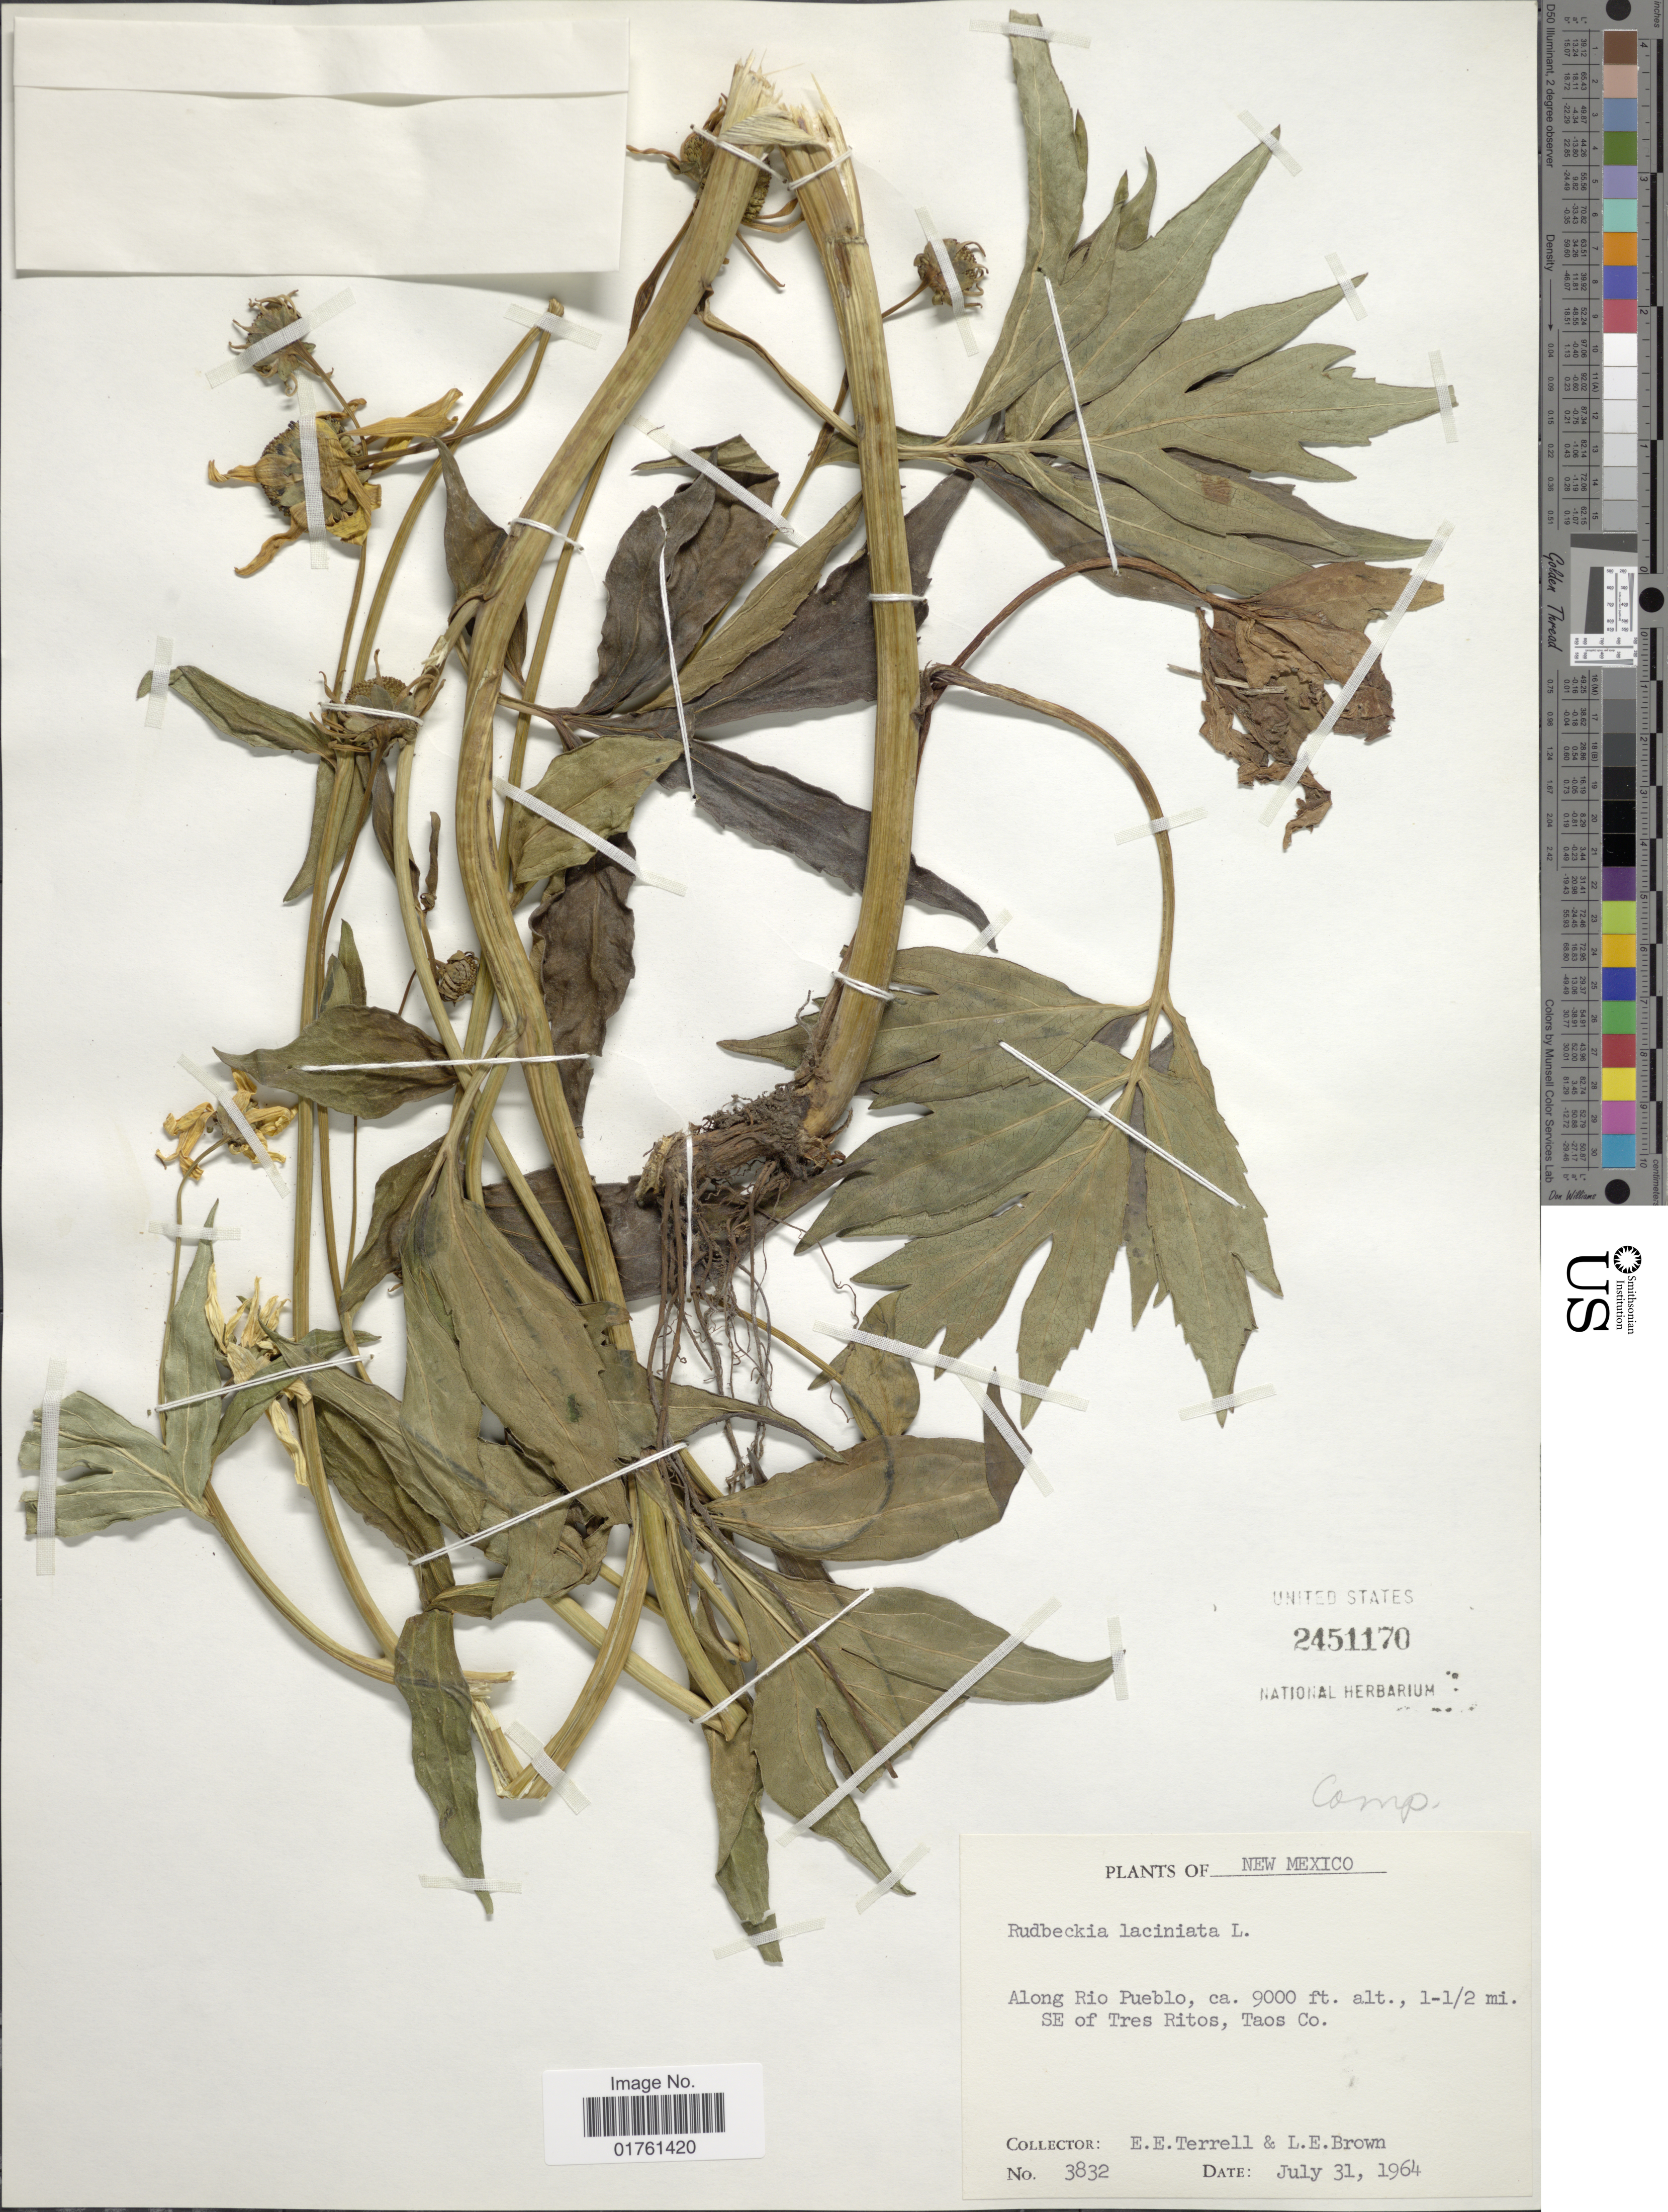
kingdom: Plantae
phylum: Tracheophyta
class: Magnoliopsida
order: Asterales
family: Asteraceae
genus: Rudbeckia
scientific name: Rudbeckia laciniata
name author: L.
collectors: E. E. Terrell & L. E. Brown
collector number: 3832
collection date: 1964-07-31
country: United States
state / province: New Mexico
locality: Along Rio Pueblo, 1-½ mi SE of Tres Ritos, Taos Co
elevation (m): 2743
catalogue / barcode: US 2451170